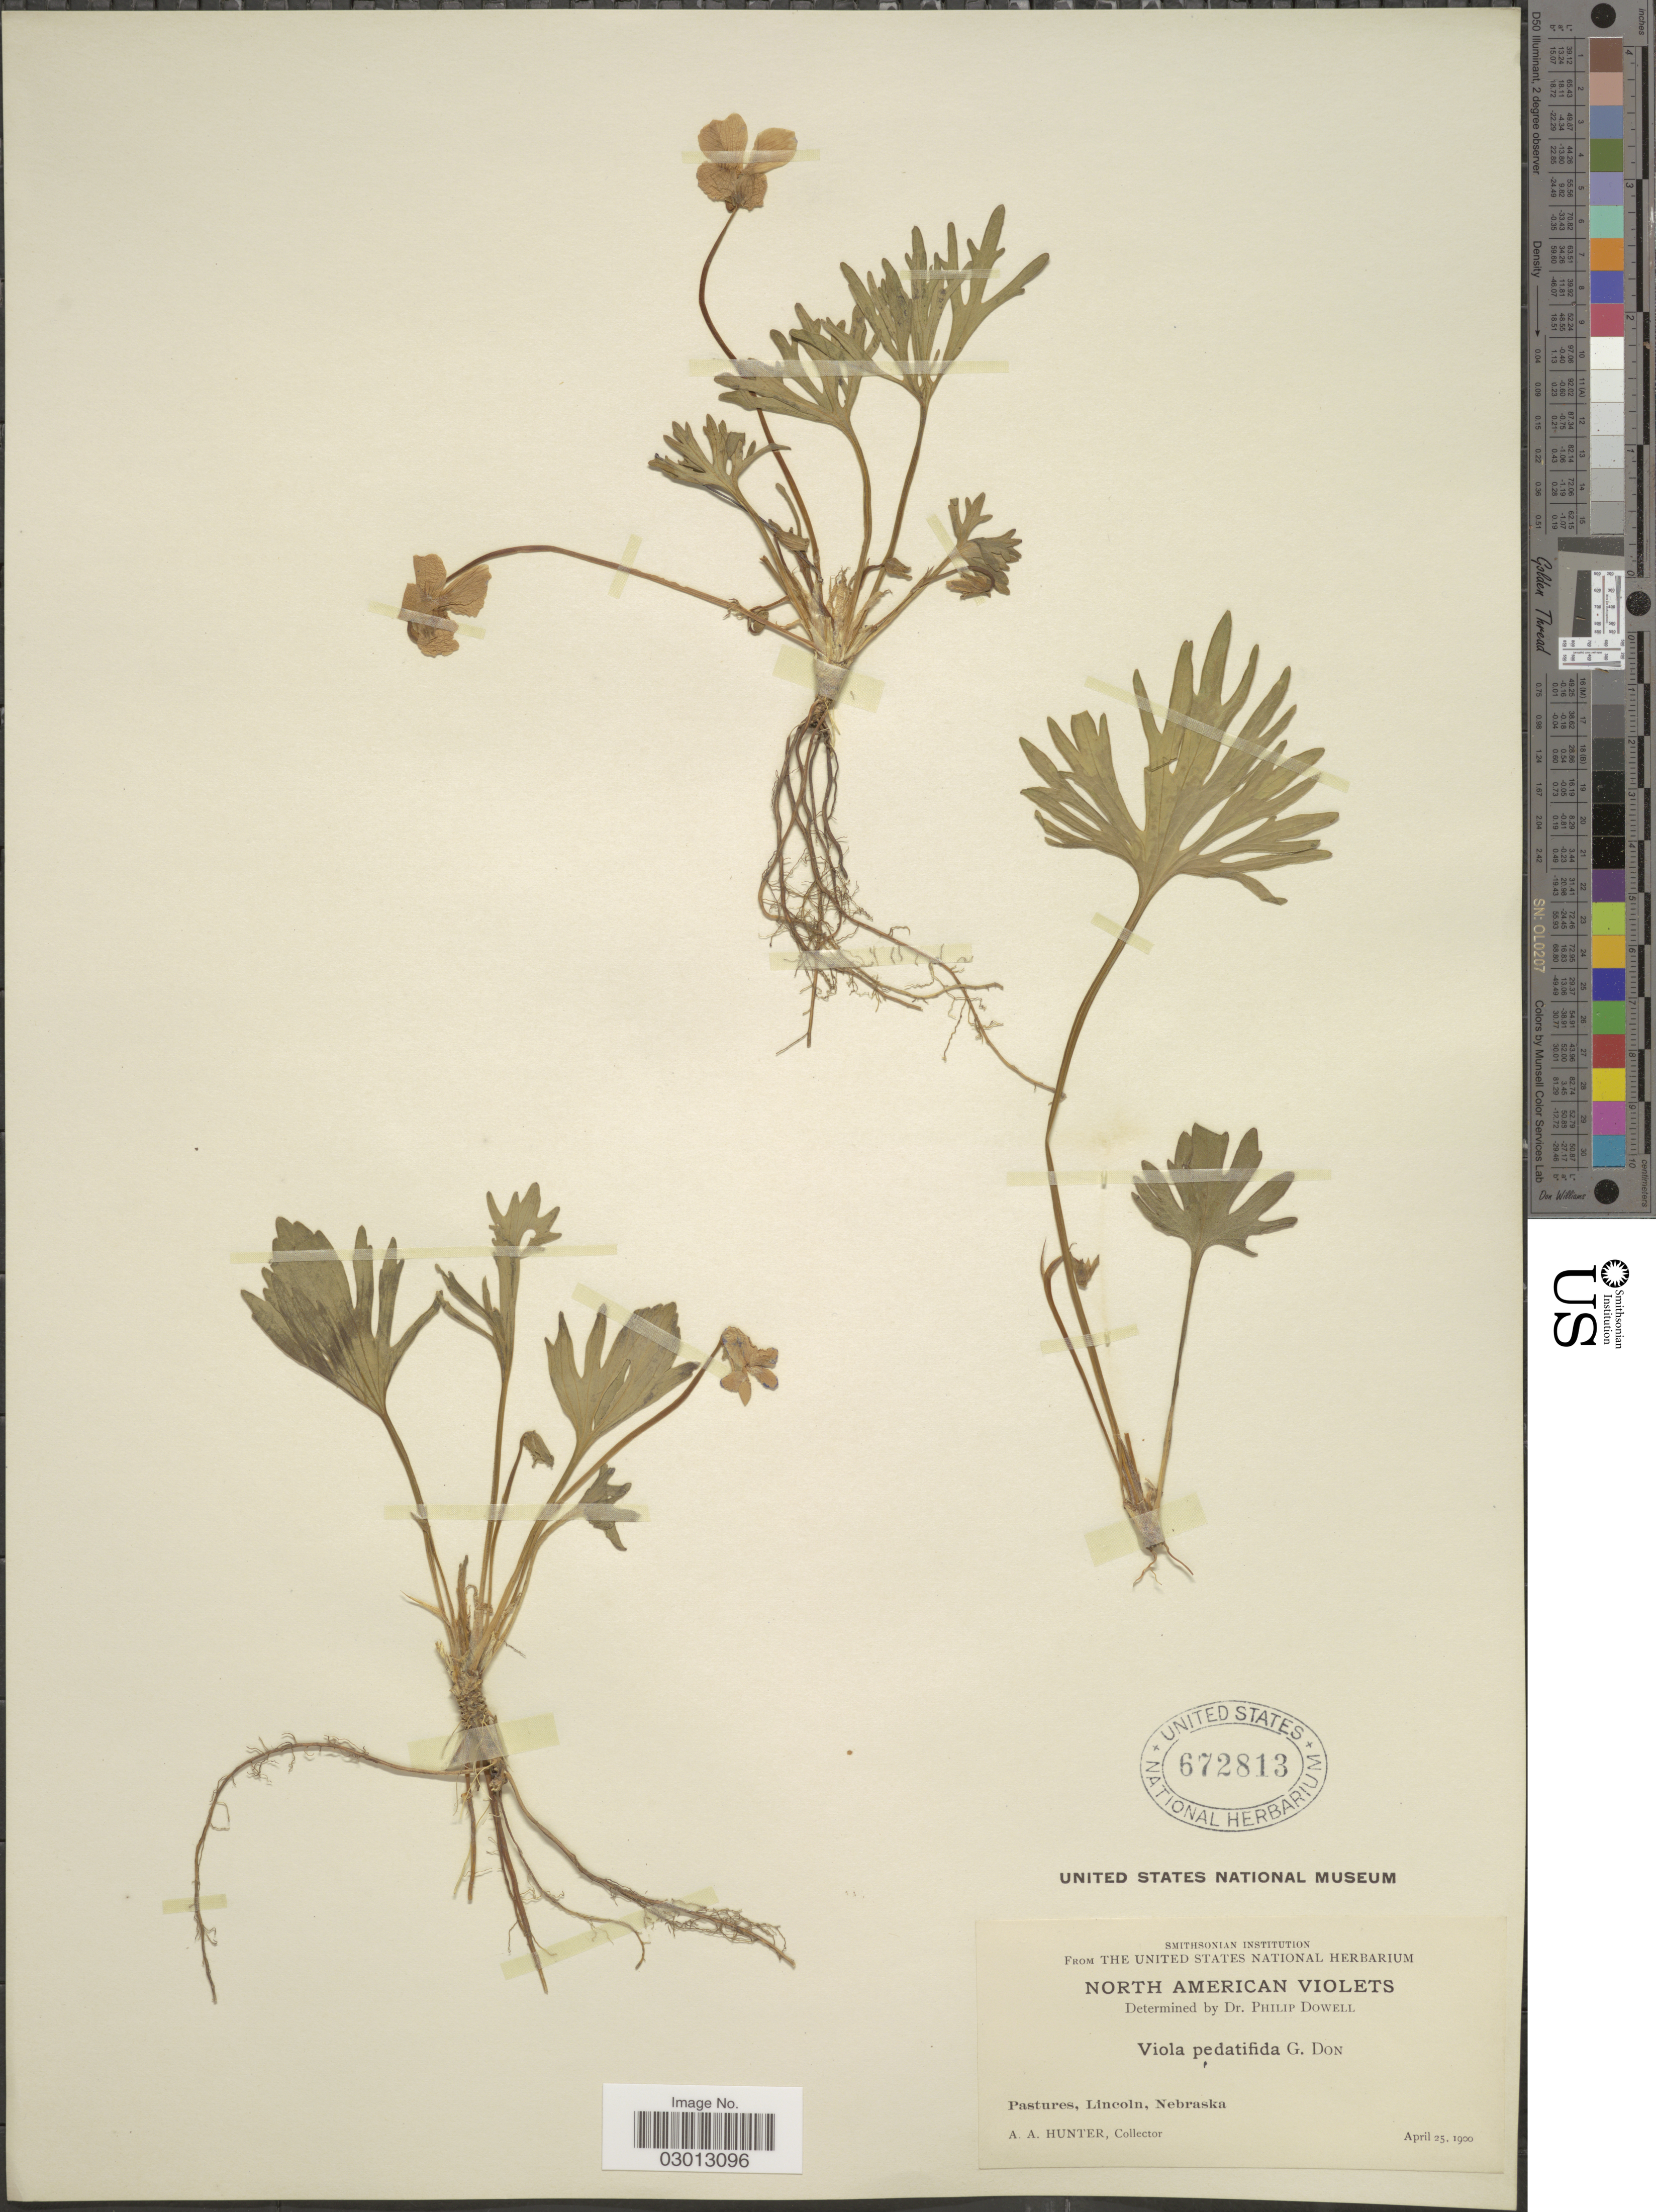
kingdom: Plantae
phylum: Tracheophyta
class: Magnoliopsida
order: Malpighiales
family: Violaceae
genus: Viola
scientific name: Viola pedatifida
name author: G. Don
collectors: A. Hunter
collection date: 1900-04-25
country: United States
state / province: Nebraska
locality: Pastures, Lincoln.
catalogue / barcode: US 672813